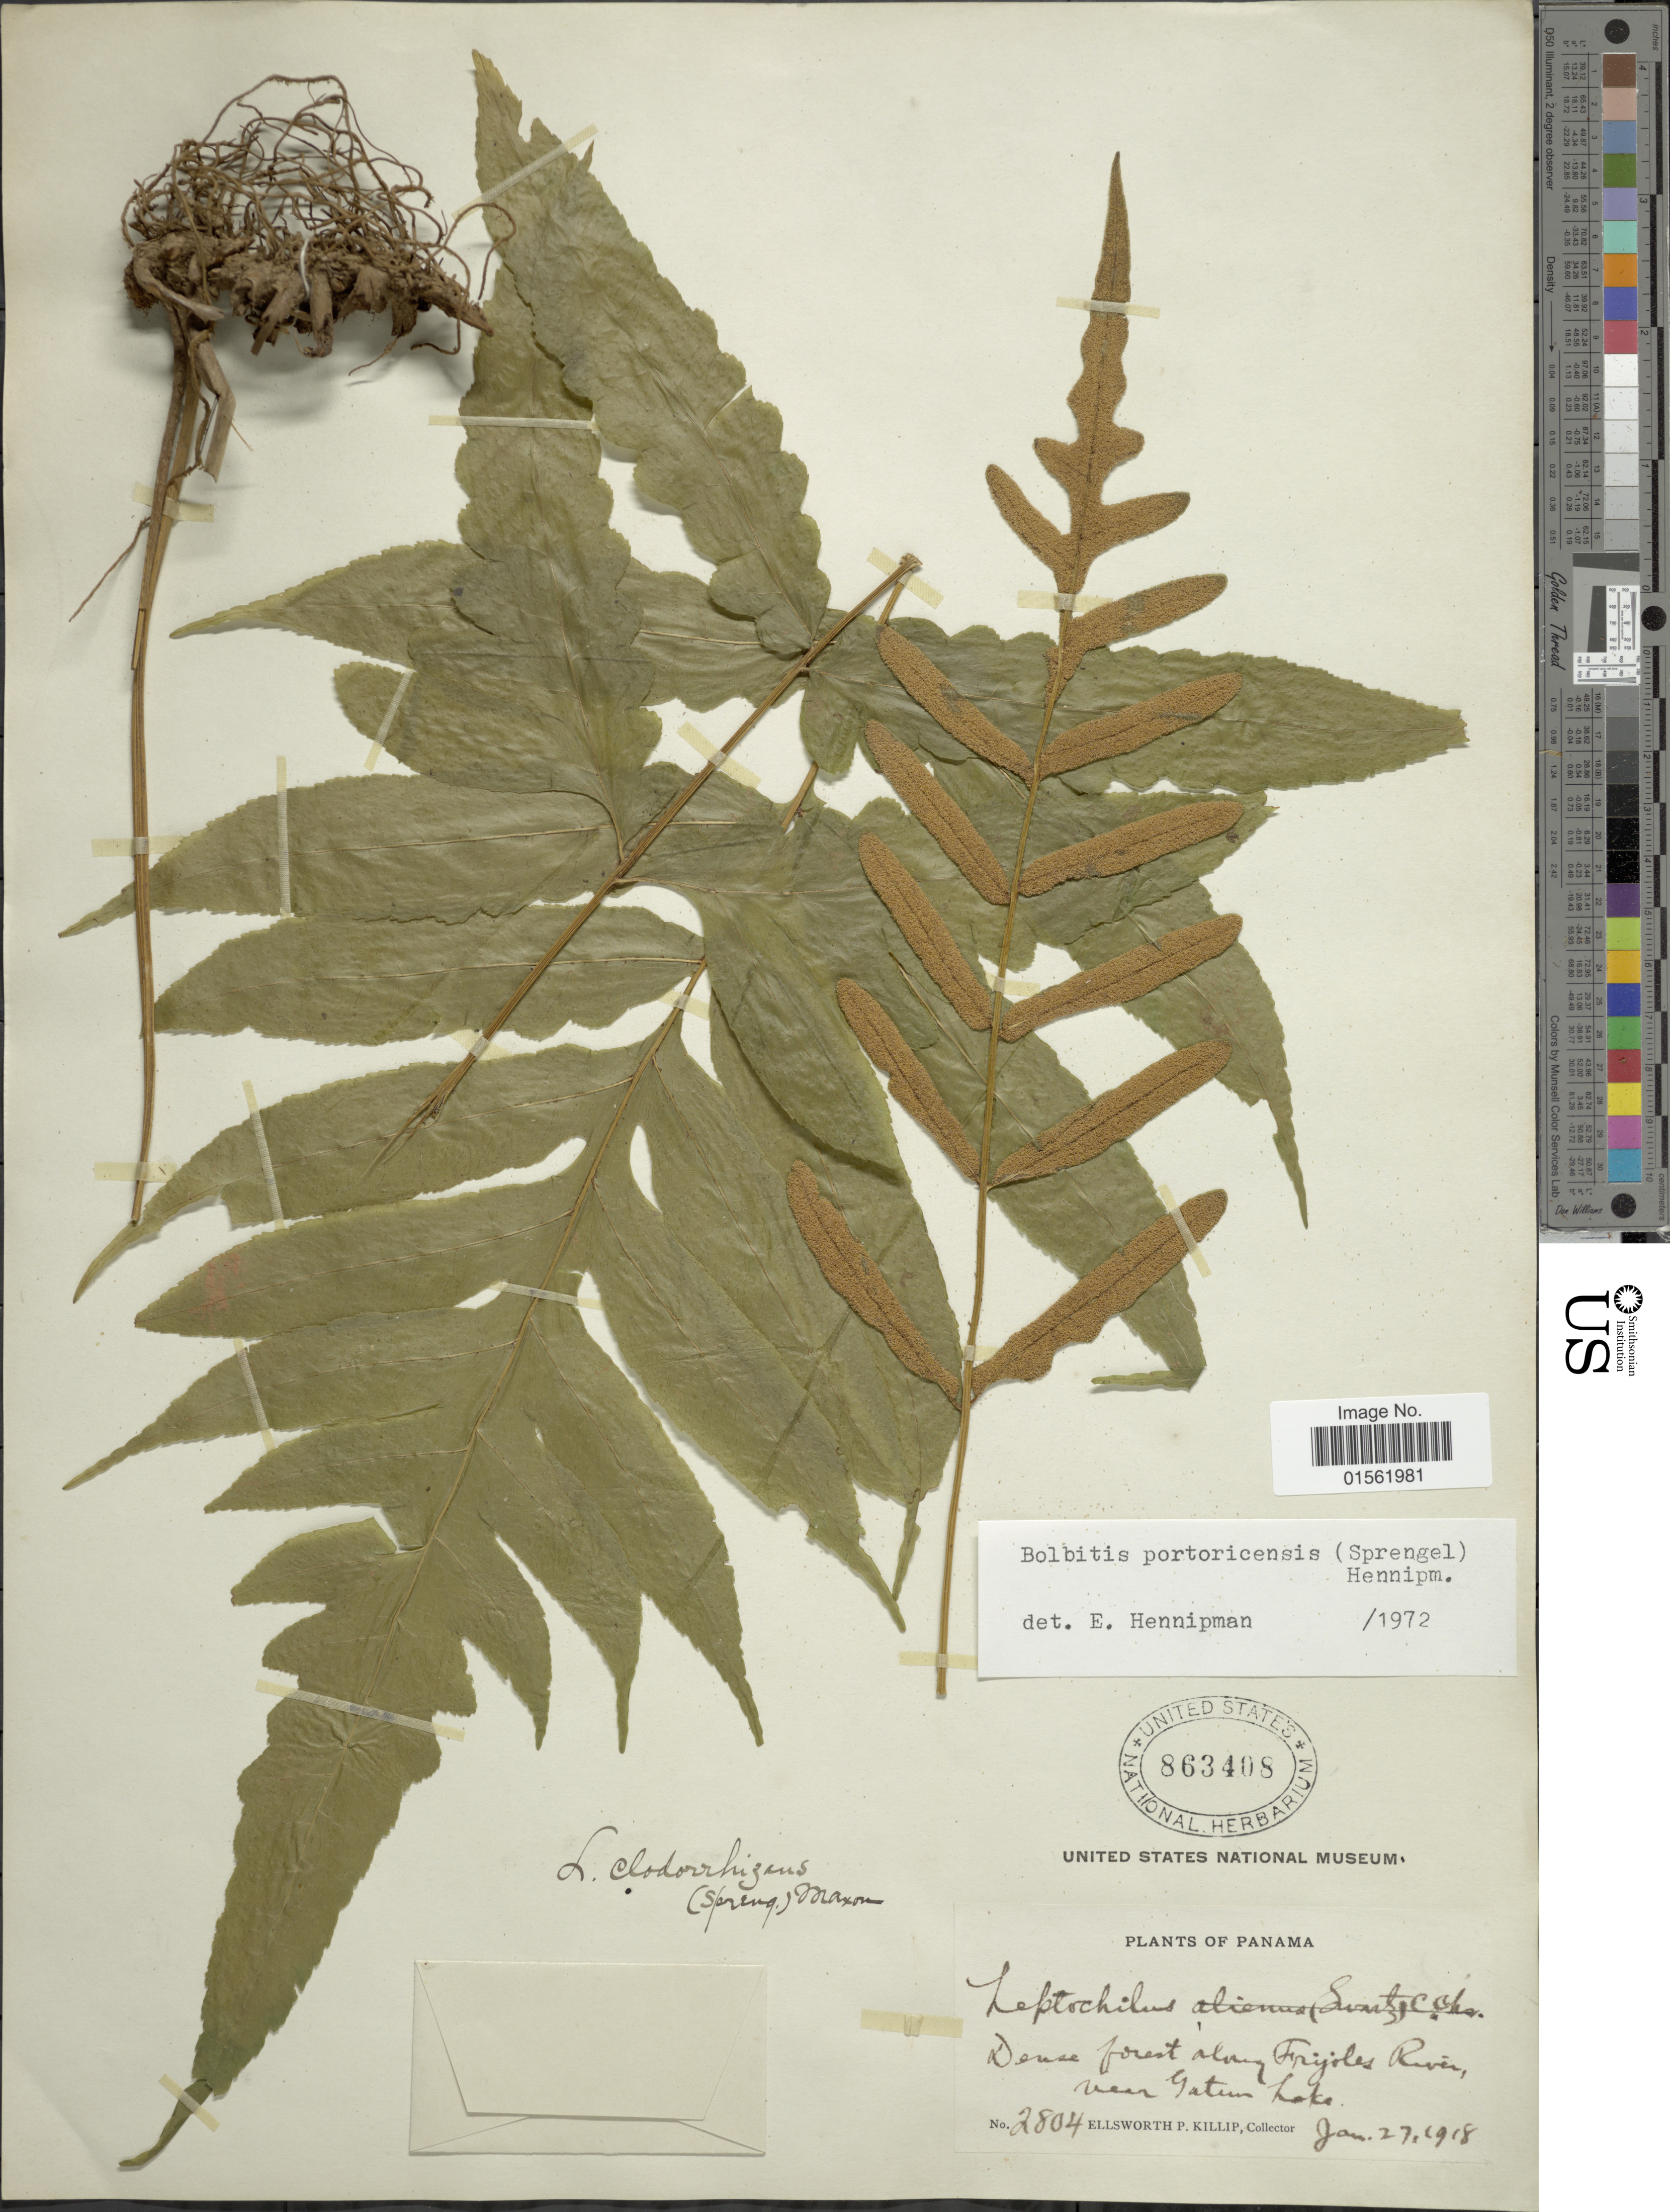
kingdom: Plantae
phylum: Tracheophyta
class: Polypodiopsida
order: Polypodiales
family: Dryopteridaceae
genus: Bolbitis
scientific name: Bolbitis portoricensis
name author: (Spreng.) Hennipman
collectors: E. P. Killip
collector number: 2804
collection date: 1918-01-27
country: Panama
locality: Dense forest along Frijoles River, near Gatun Lake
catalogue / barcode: US 863408